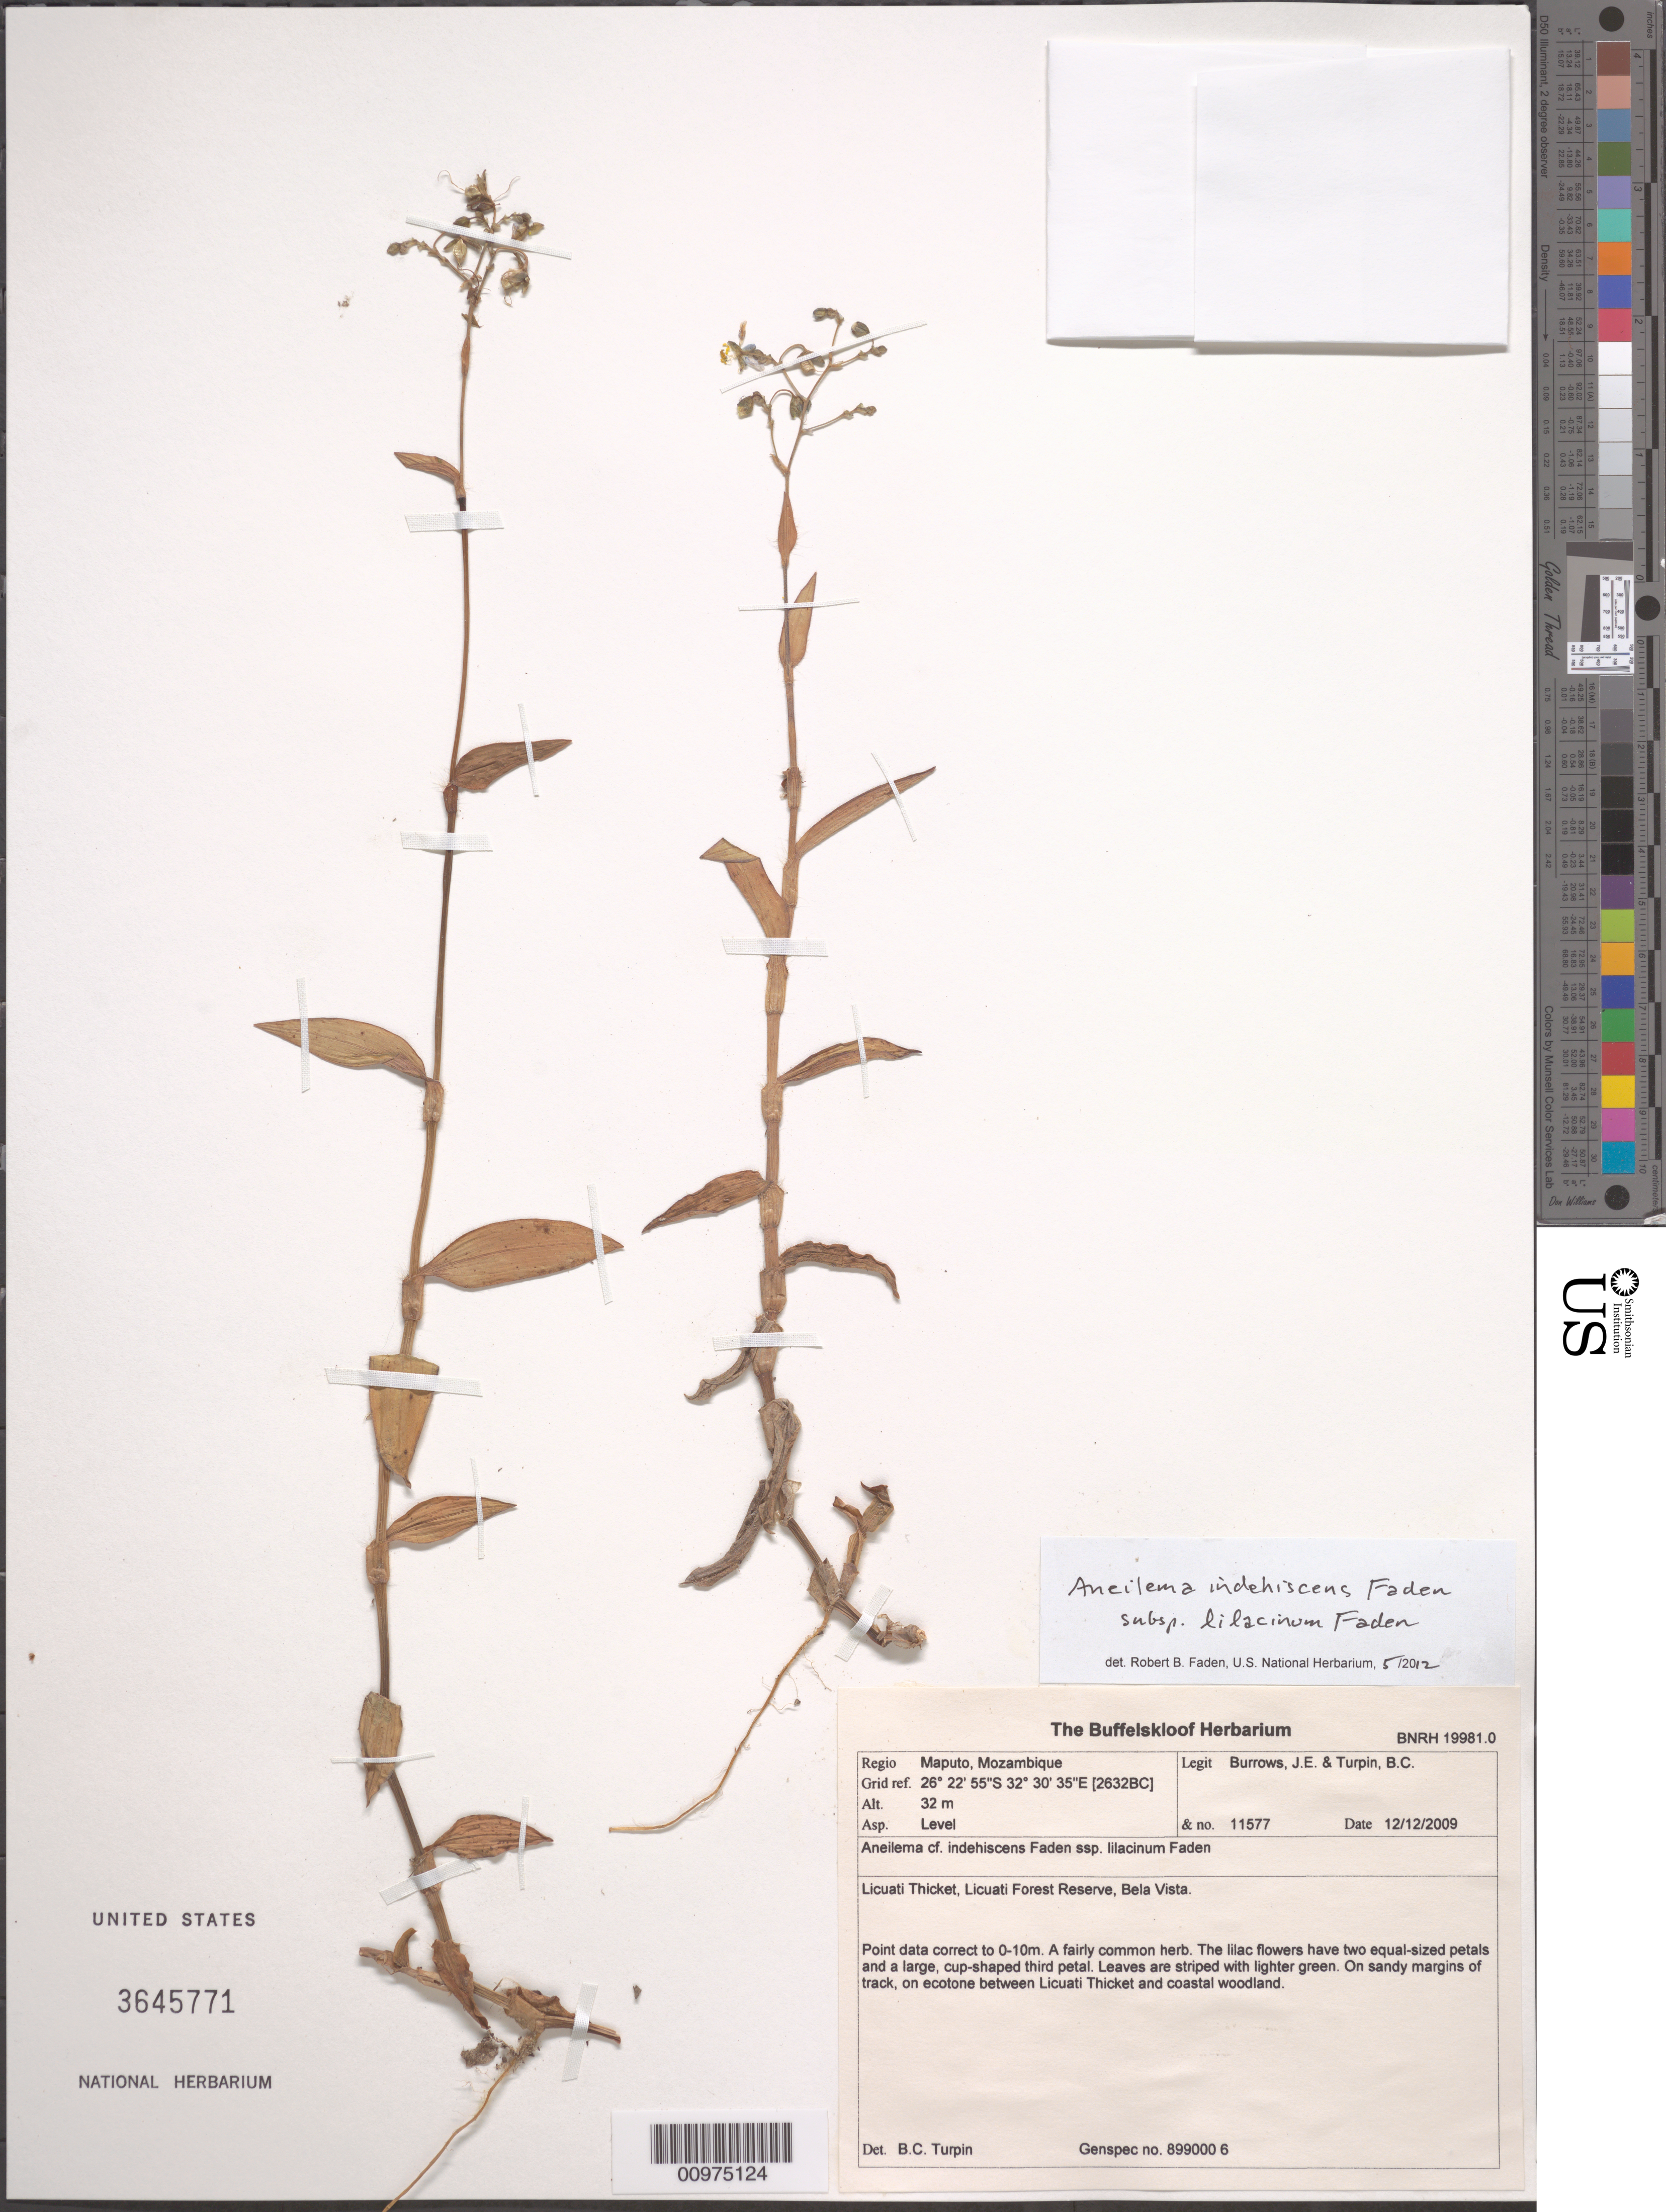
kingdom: Plantae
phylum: Tracheophyta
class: Liliopsida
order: Commelinales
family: Commelinaceae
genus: Aneilema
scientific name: Aneilema indehiscens subsp. lilacinum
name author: Faden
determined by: Faden, Robert B., (US), Smithsonian Institution - National Museum of Natural History (UNITED STATES)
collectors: J. Burrows & B. C. Turpin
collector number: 11577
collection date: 2009-12-12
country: Mozambique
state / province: Maputo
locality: Licuati Thicket, Licuati Forest Reserve, Bela Vista. On sandy margins of track, on ecotone between Licuati Thicket and coastal woodland.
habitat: On sandy margins of track, on ecotone between Licuati Thicket and coastal woodland.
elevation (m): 32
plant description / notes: GRID REFERENCE: 2632BC Genspec no. 899000 6 Point data correct to0-10 m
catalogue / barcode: US 3645774